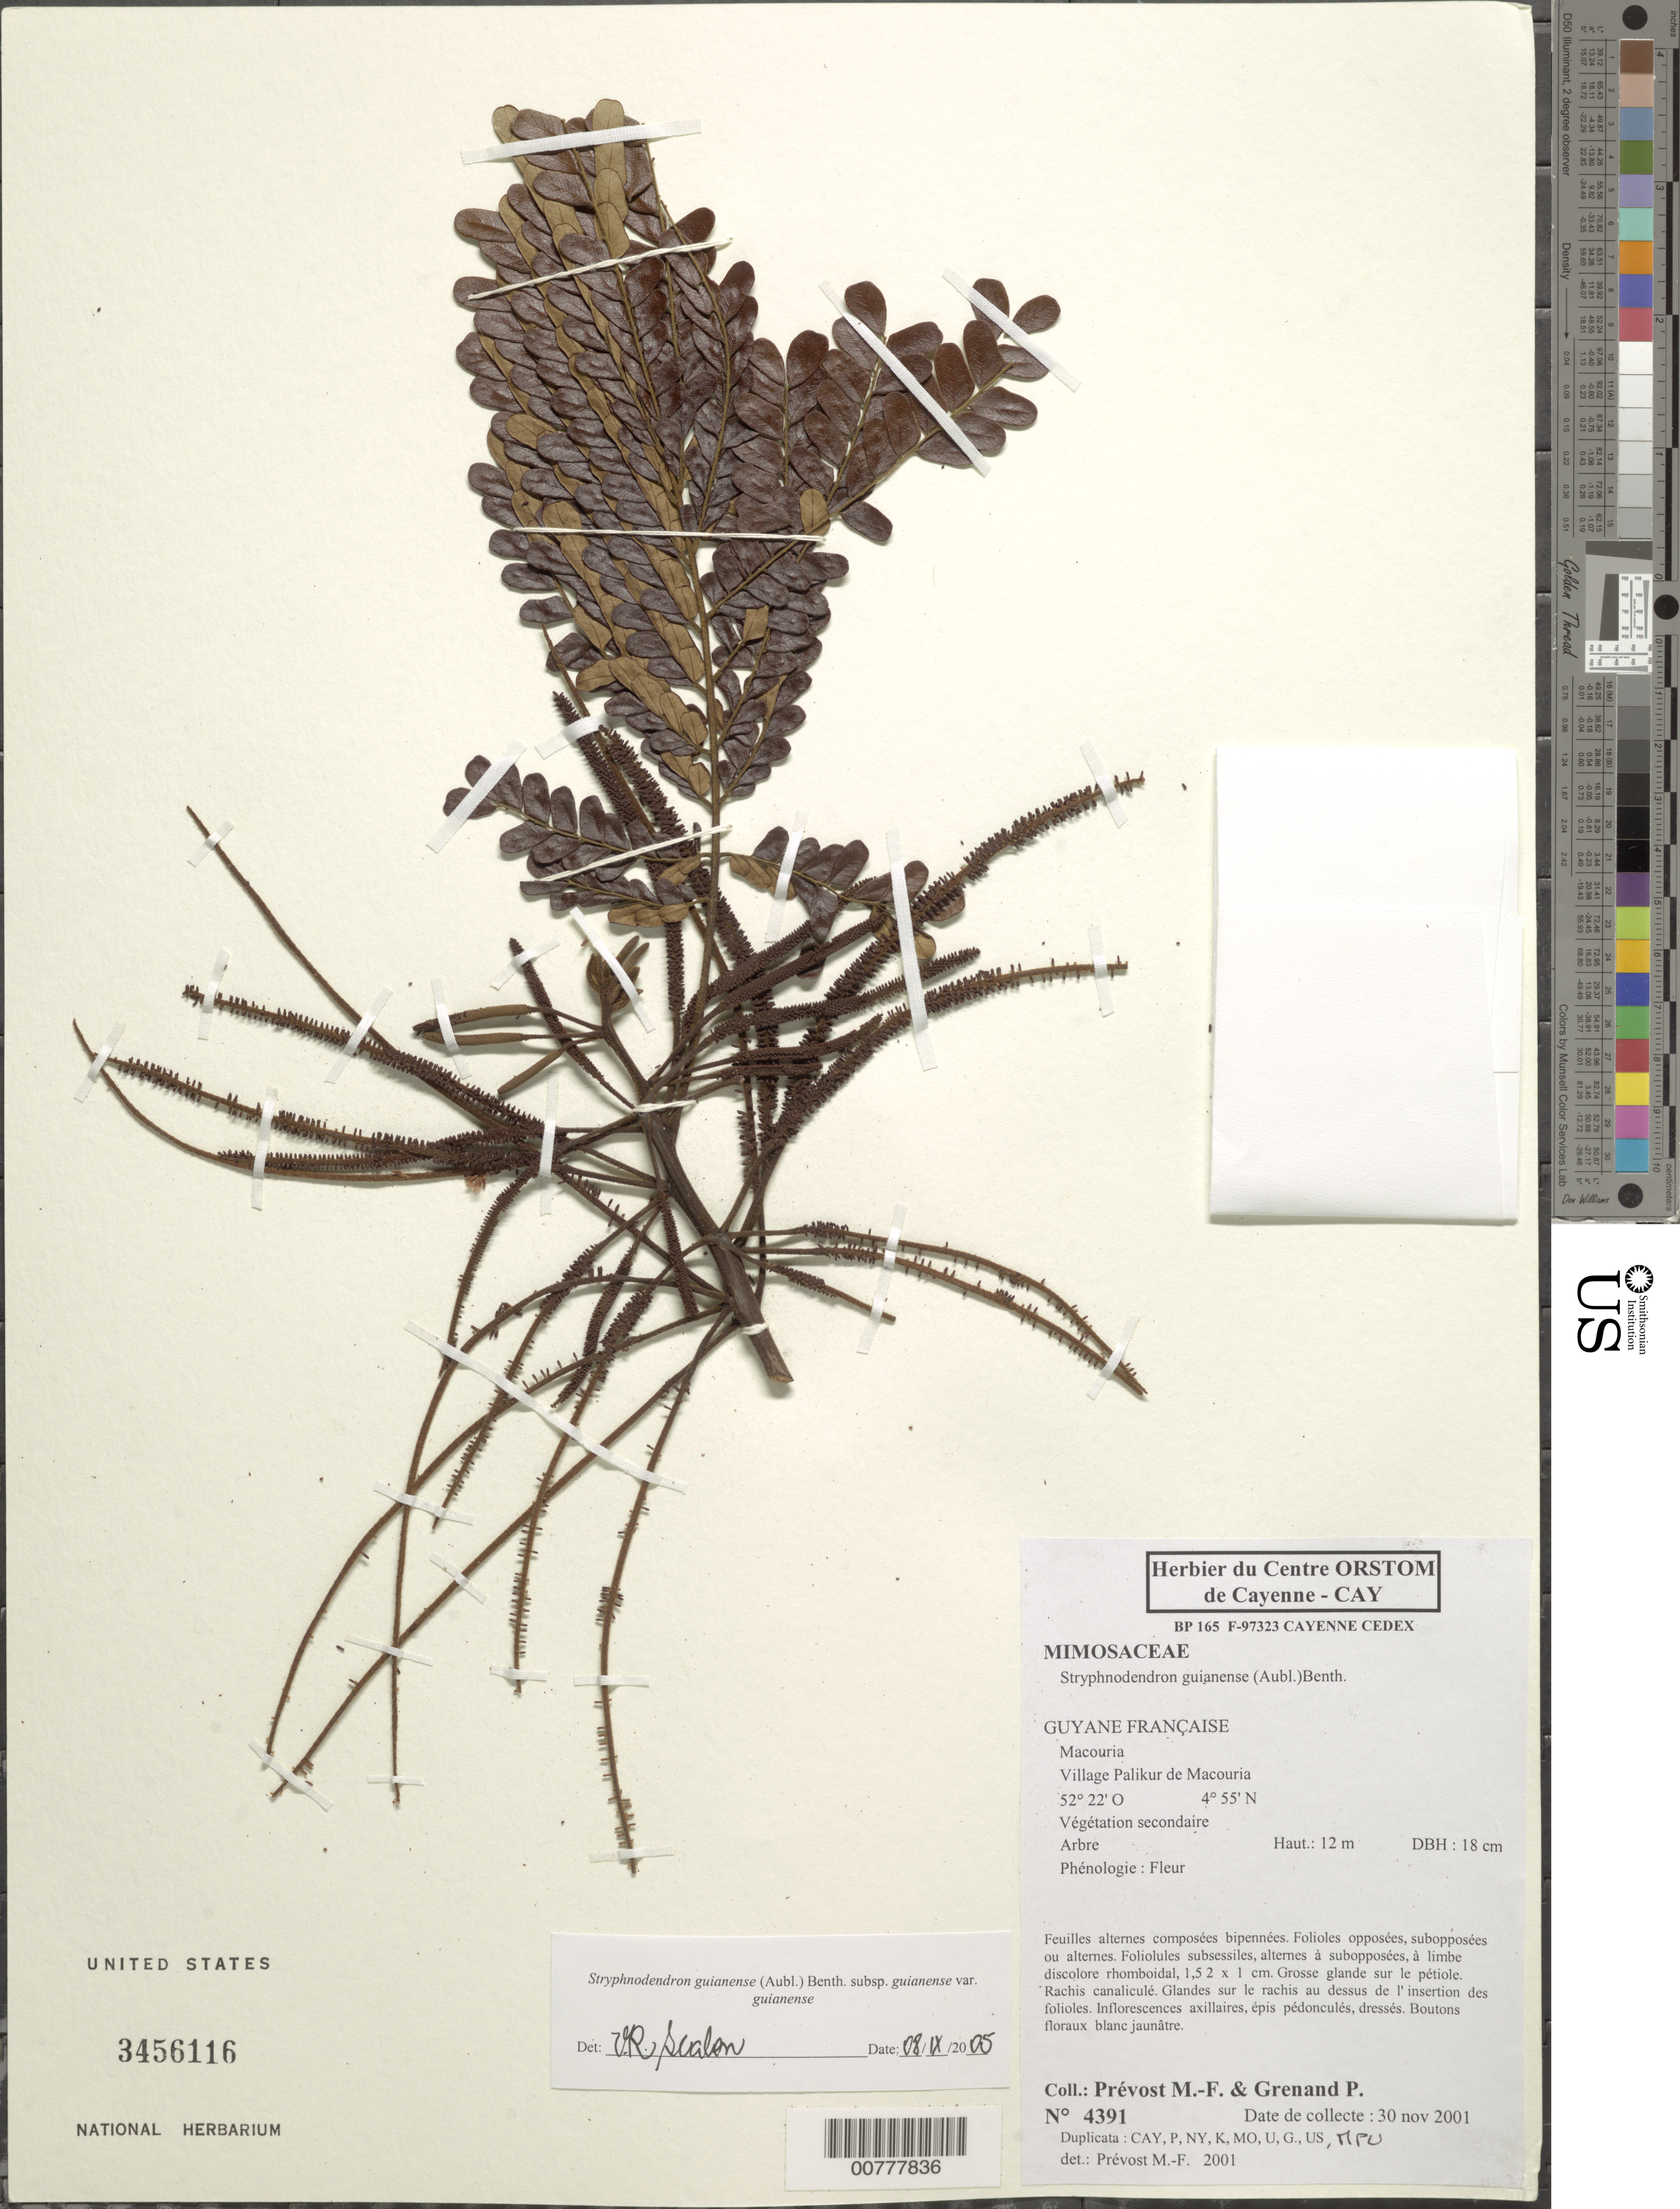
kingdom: Plantae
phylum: Tracheophyta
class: Magnoliopsida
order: Fabales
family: Fabaceae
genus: Stryphnodendron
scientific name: Stryphnodendron guianense subsp. guianense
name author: (Aubl.) Benth.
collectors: M.-F. Prévost & P. Grenand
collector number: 4391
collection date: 2001-11-30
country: French Guiana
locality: Macouria, Village Palikur de Macouria, Végétation secondaire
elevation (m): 12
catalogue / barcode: US 3456116